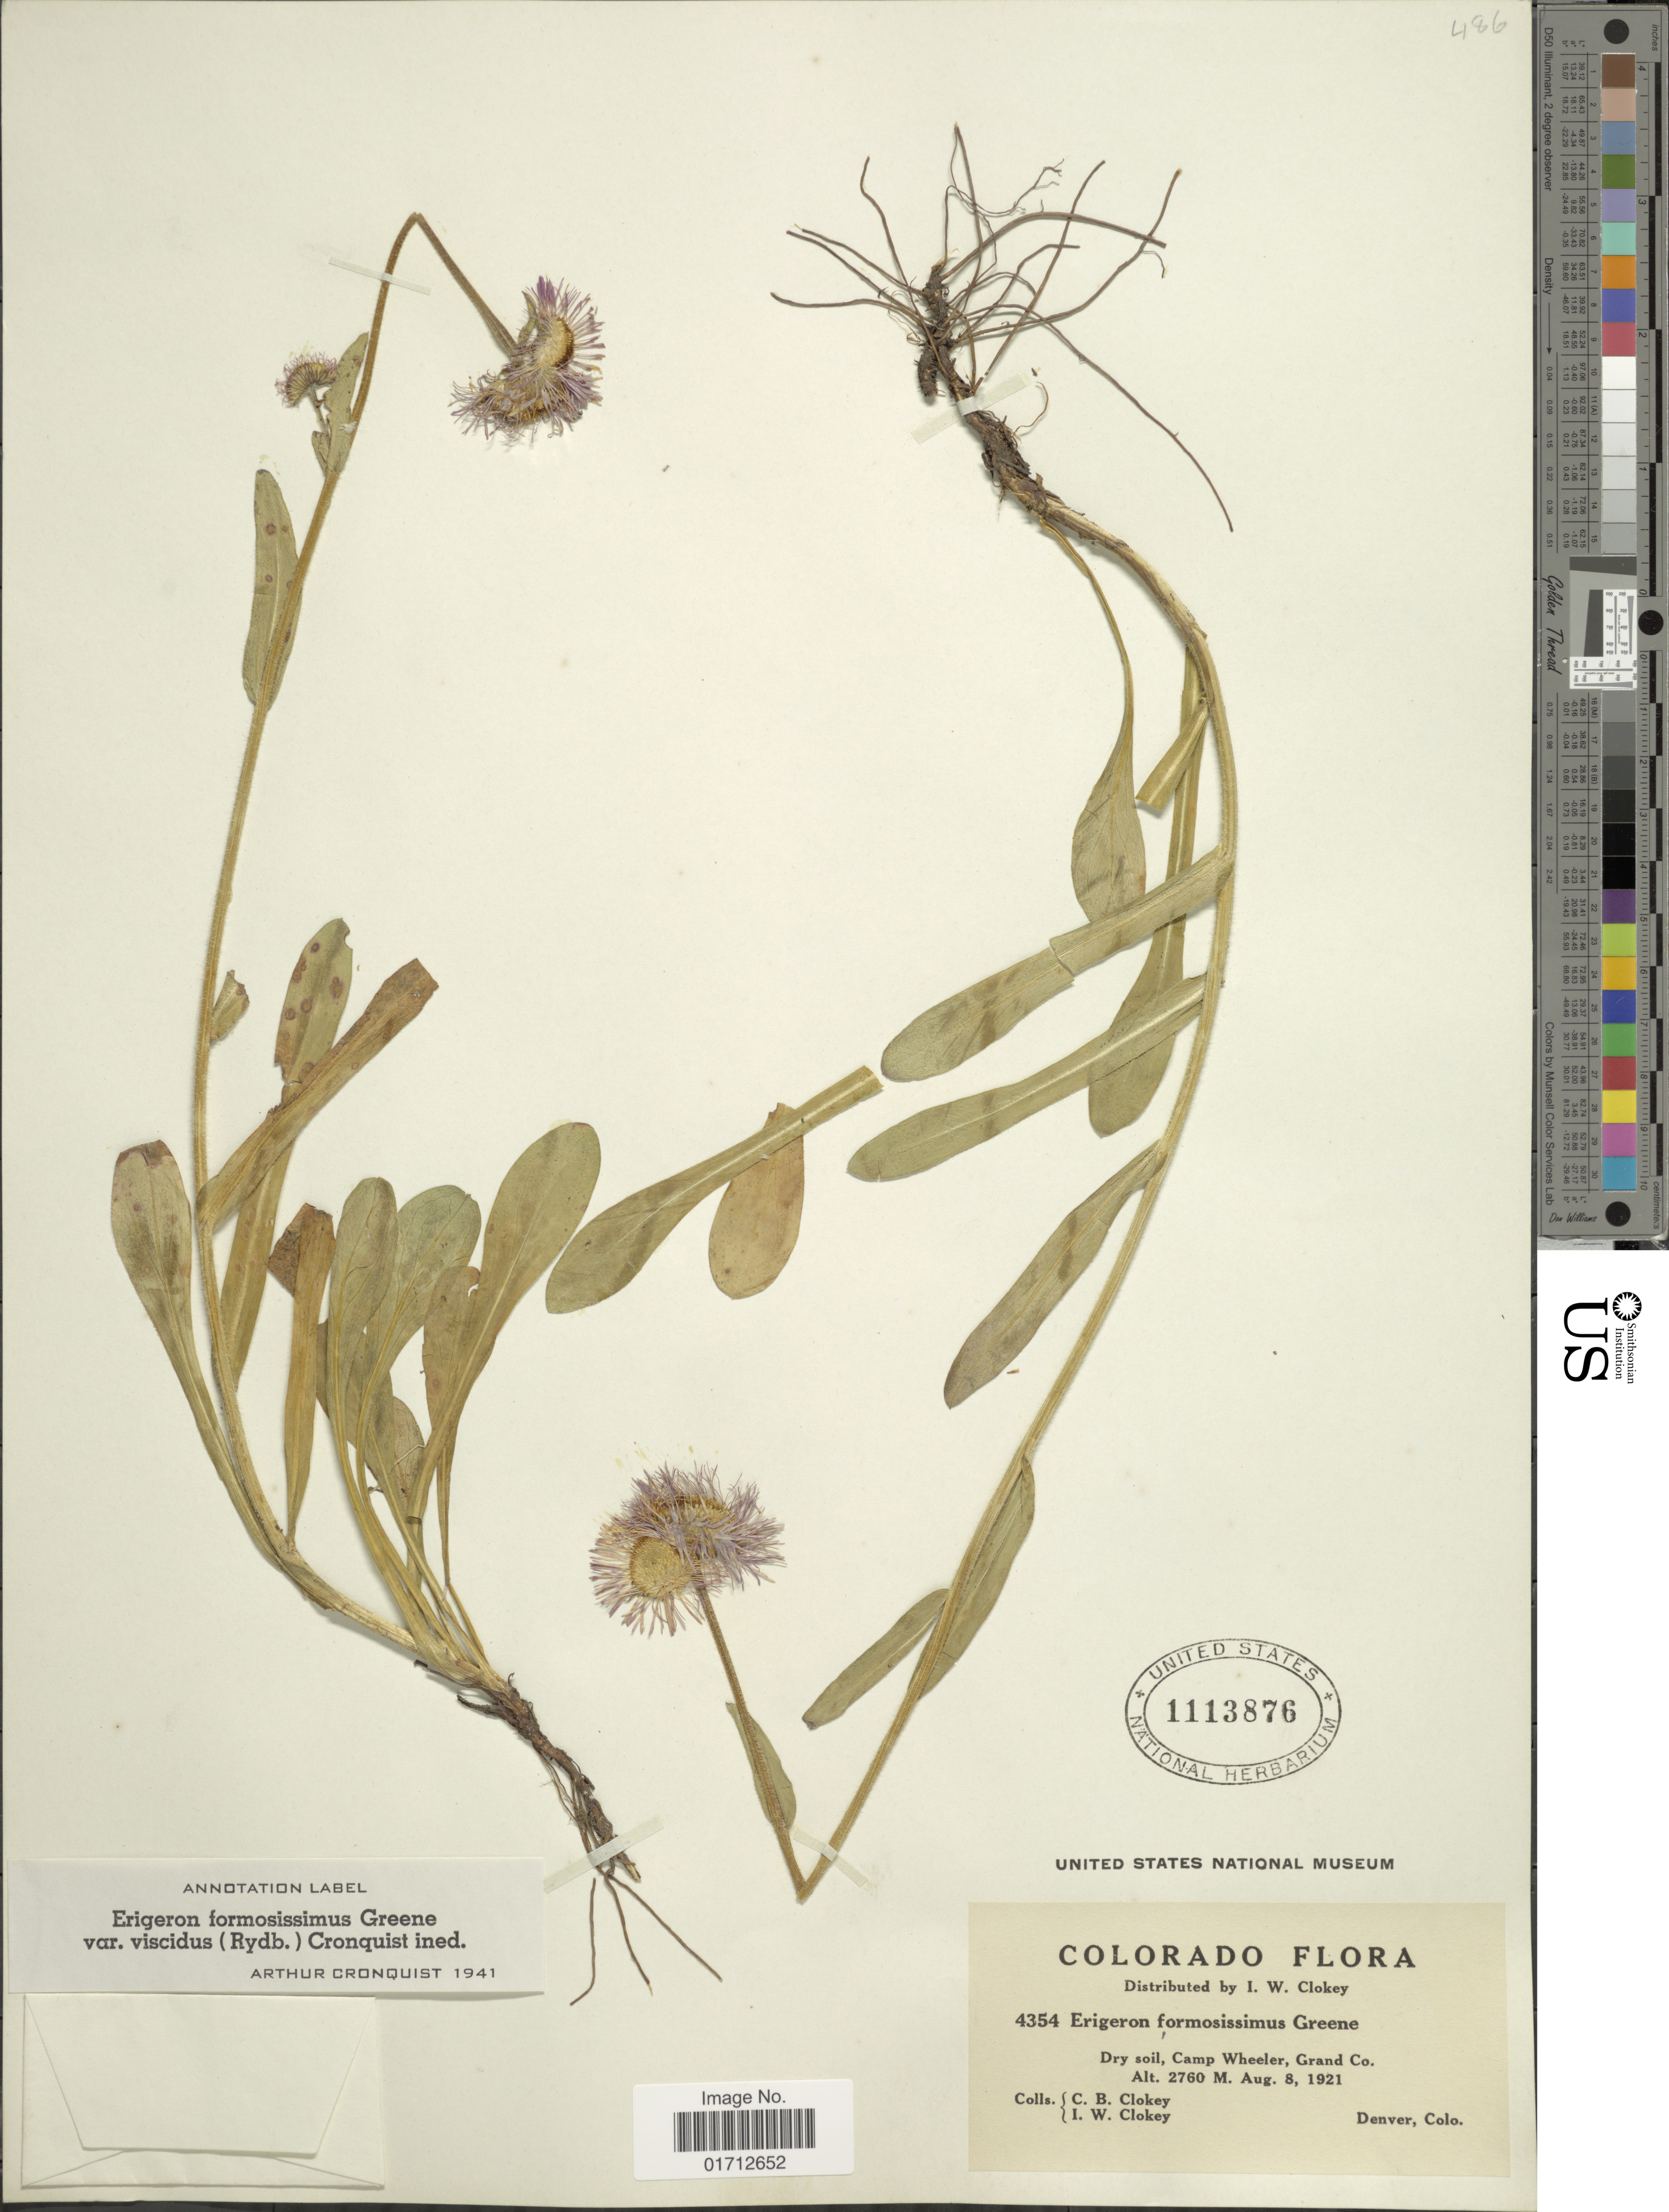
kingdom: Plantae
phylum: Tracheophyta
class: Magnoliopsida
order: Asterales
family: Asteraceae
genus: Erigeron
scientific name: Erigeron formosissimus var. viscidus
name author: (Rydb.) Cronq.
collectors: C. Clokey & I. W. Clokey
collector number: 4354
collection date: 1921-08-08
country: United States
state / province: Arizona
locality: Camp Wheeler, Grand Co. Denver.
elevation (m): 2760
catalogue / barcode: US 1113876